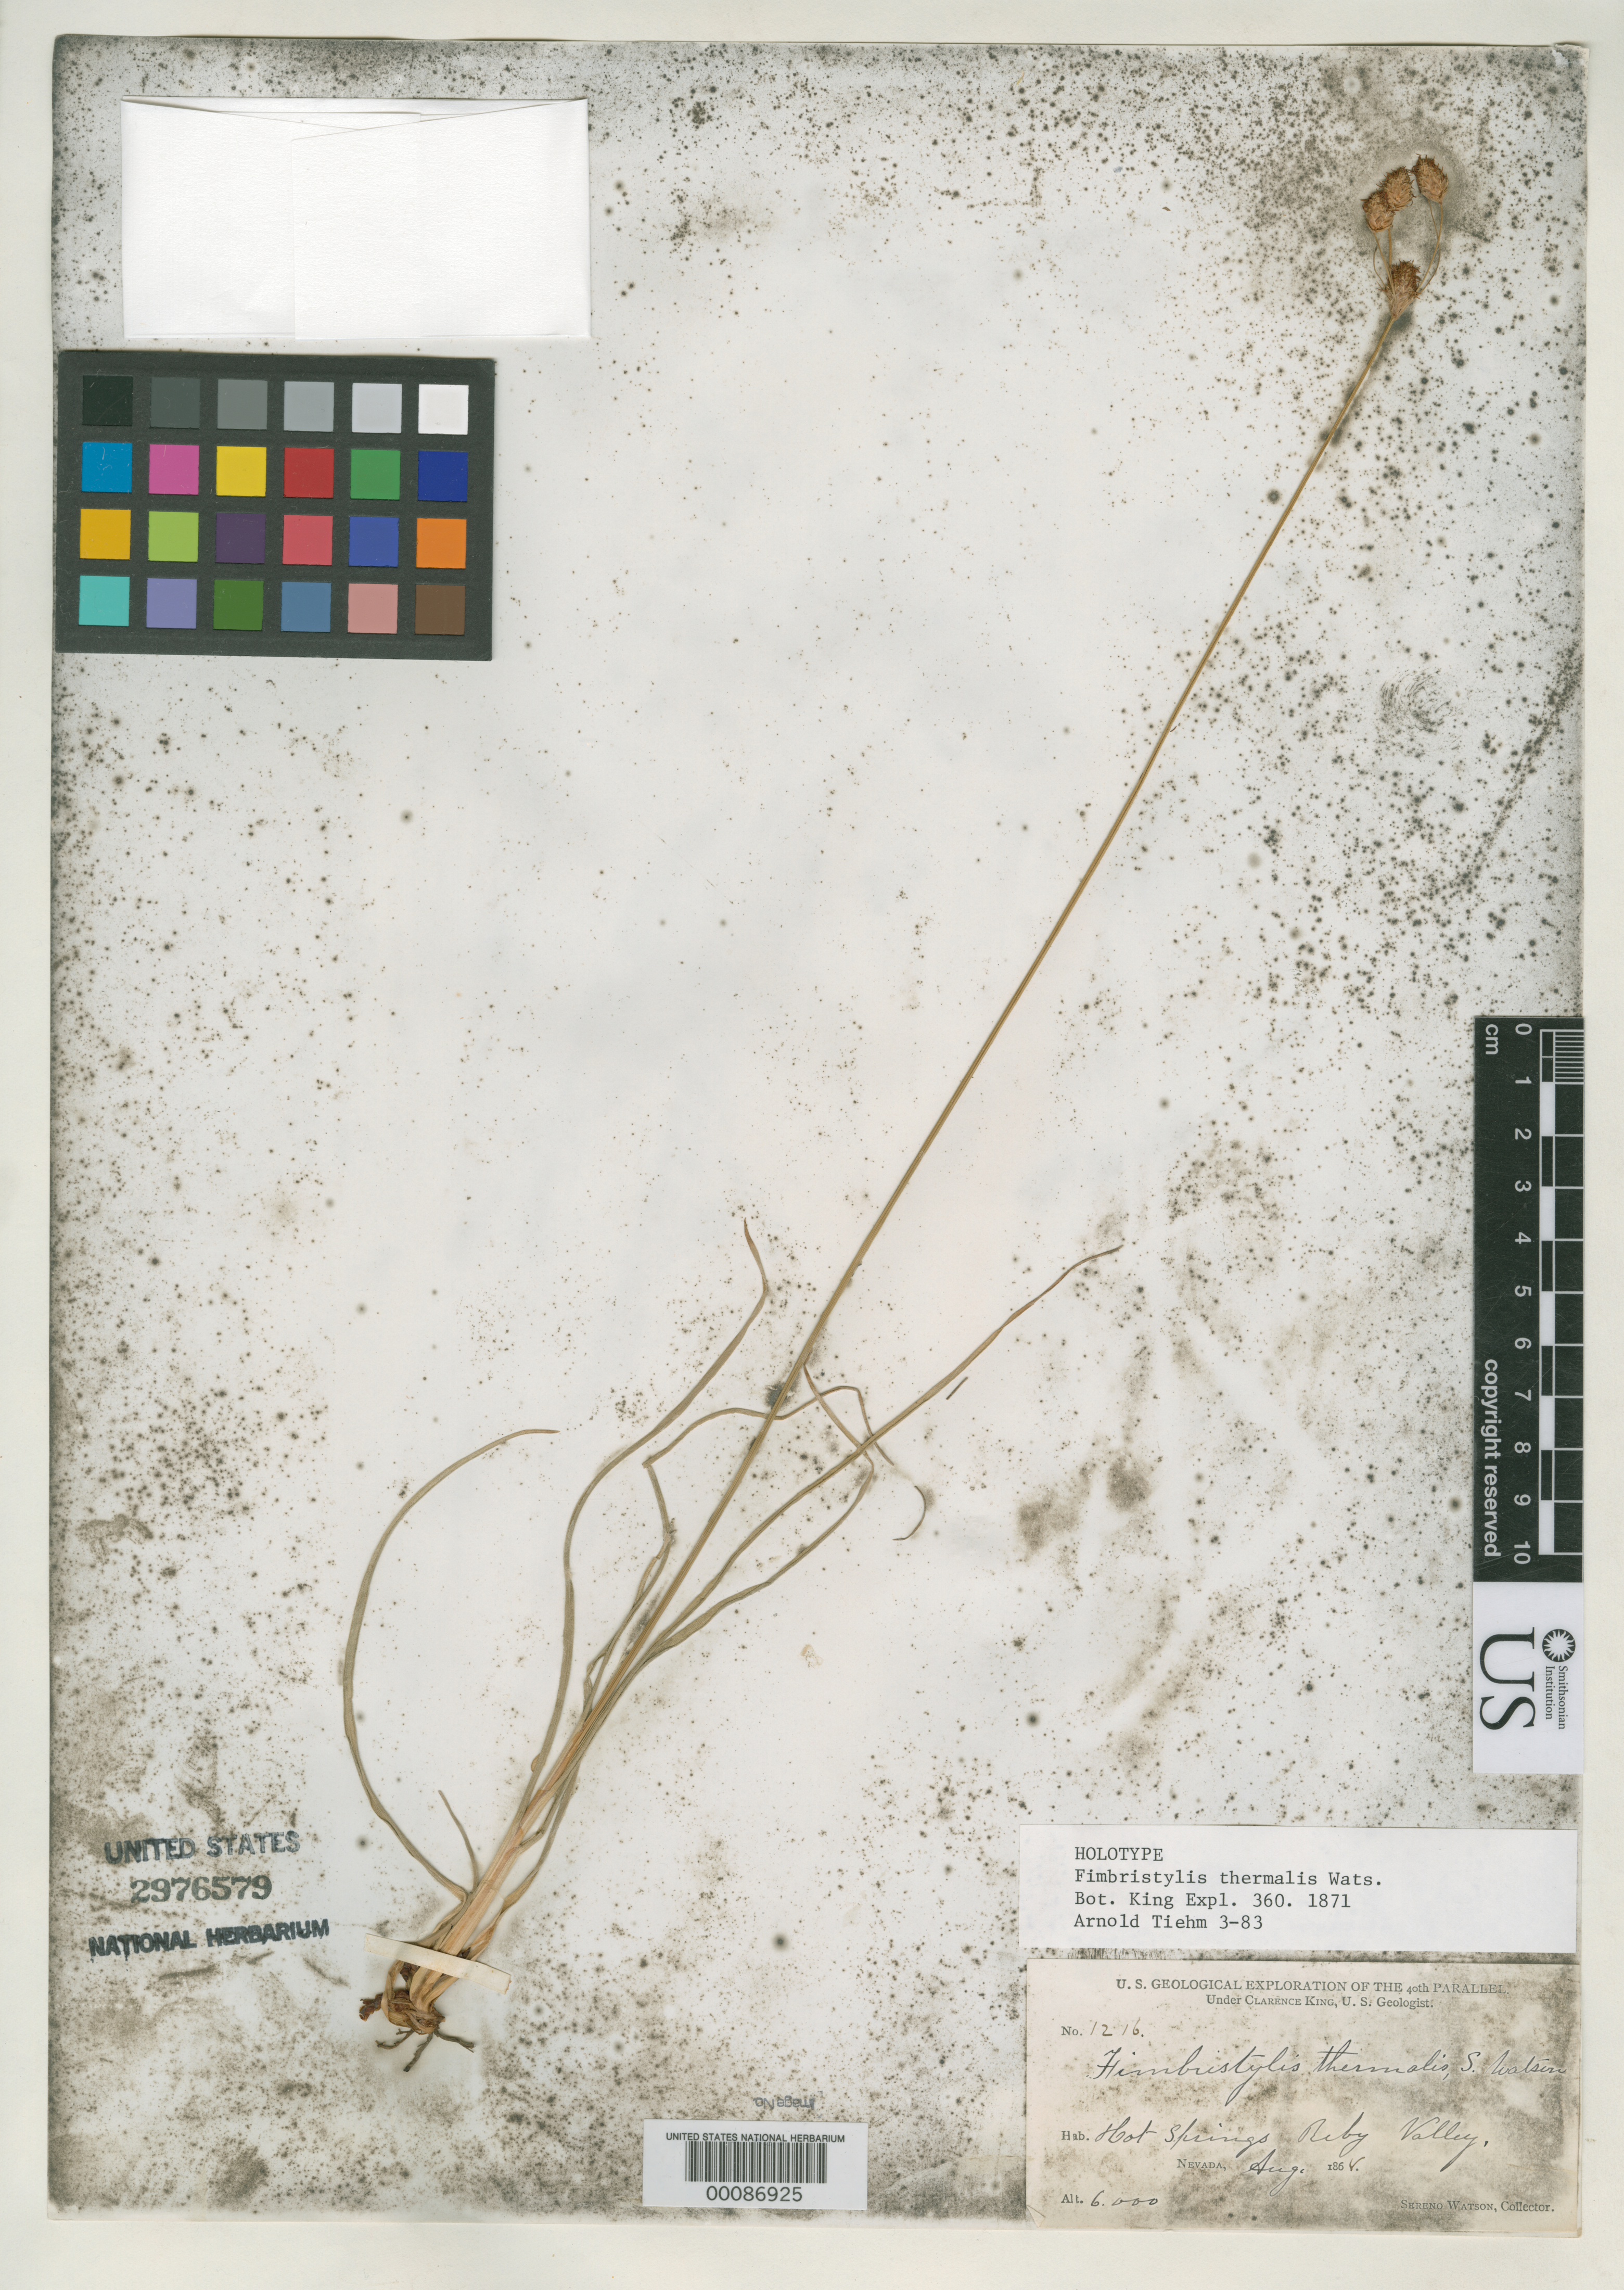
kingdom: Plantae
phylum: Tracheophyta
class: Liliopsida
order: Poales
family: Cyperaceae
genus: Fimbristylis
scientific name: Fimbristylis thermalis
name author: S. Watson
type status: Syntype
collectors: S. Watson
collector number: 1216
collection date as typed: Aug 1868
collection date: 1868-08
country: United States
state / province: Nevada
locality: Hot Springs, Ruby Valley.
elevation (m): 1829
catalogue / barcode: US 2976579